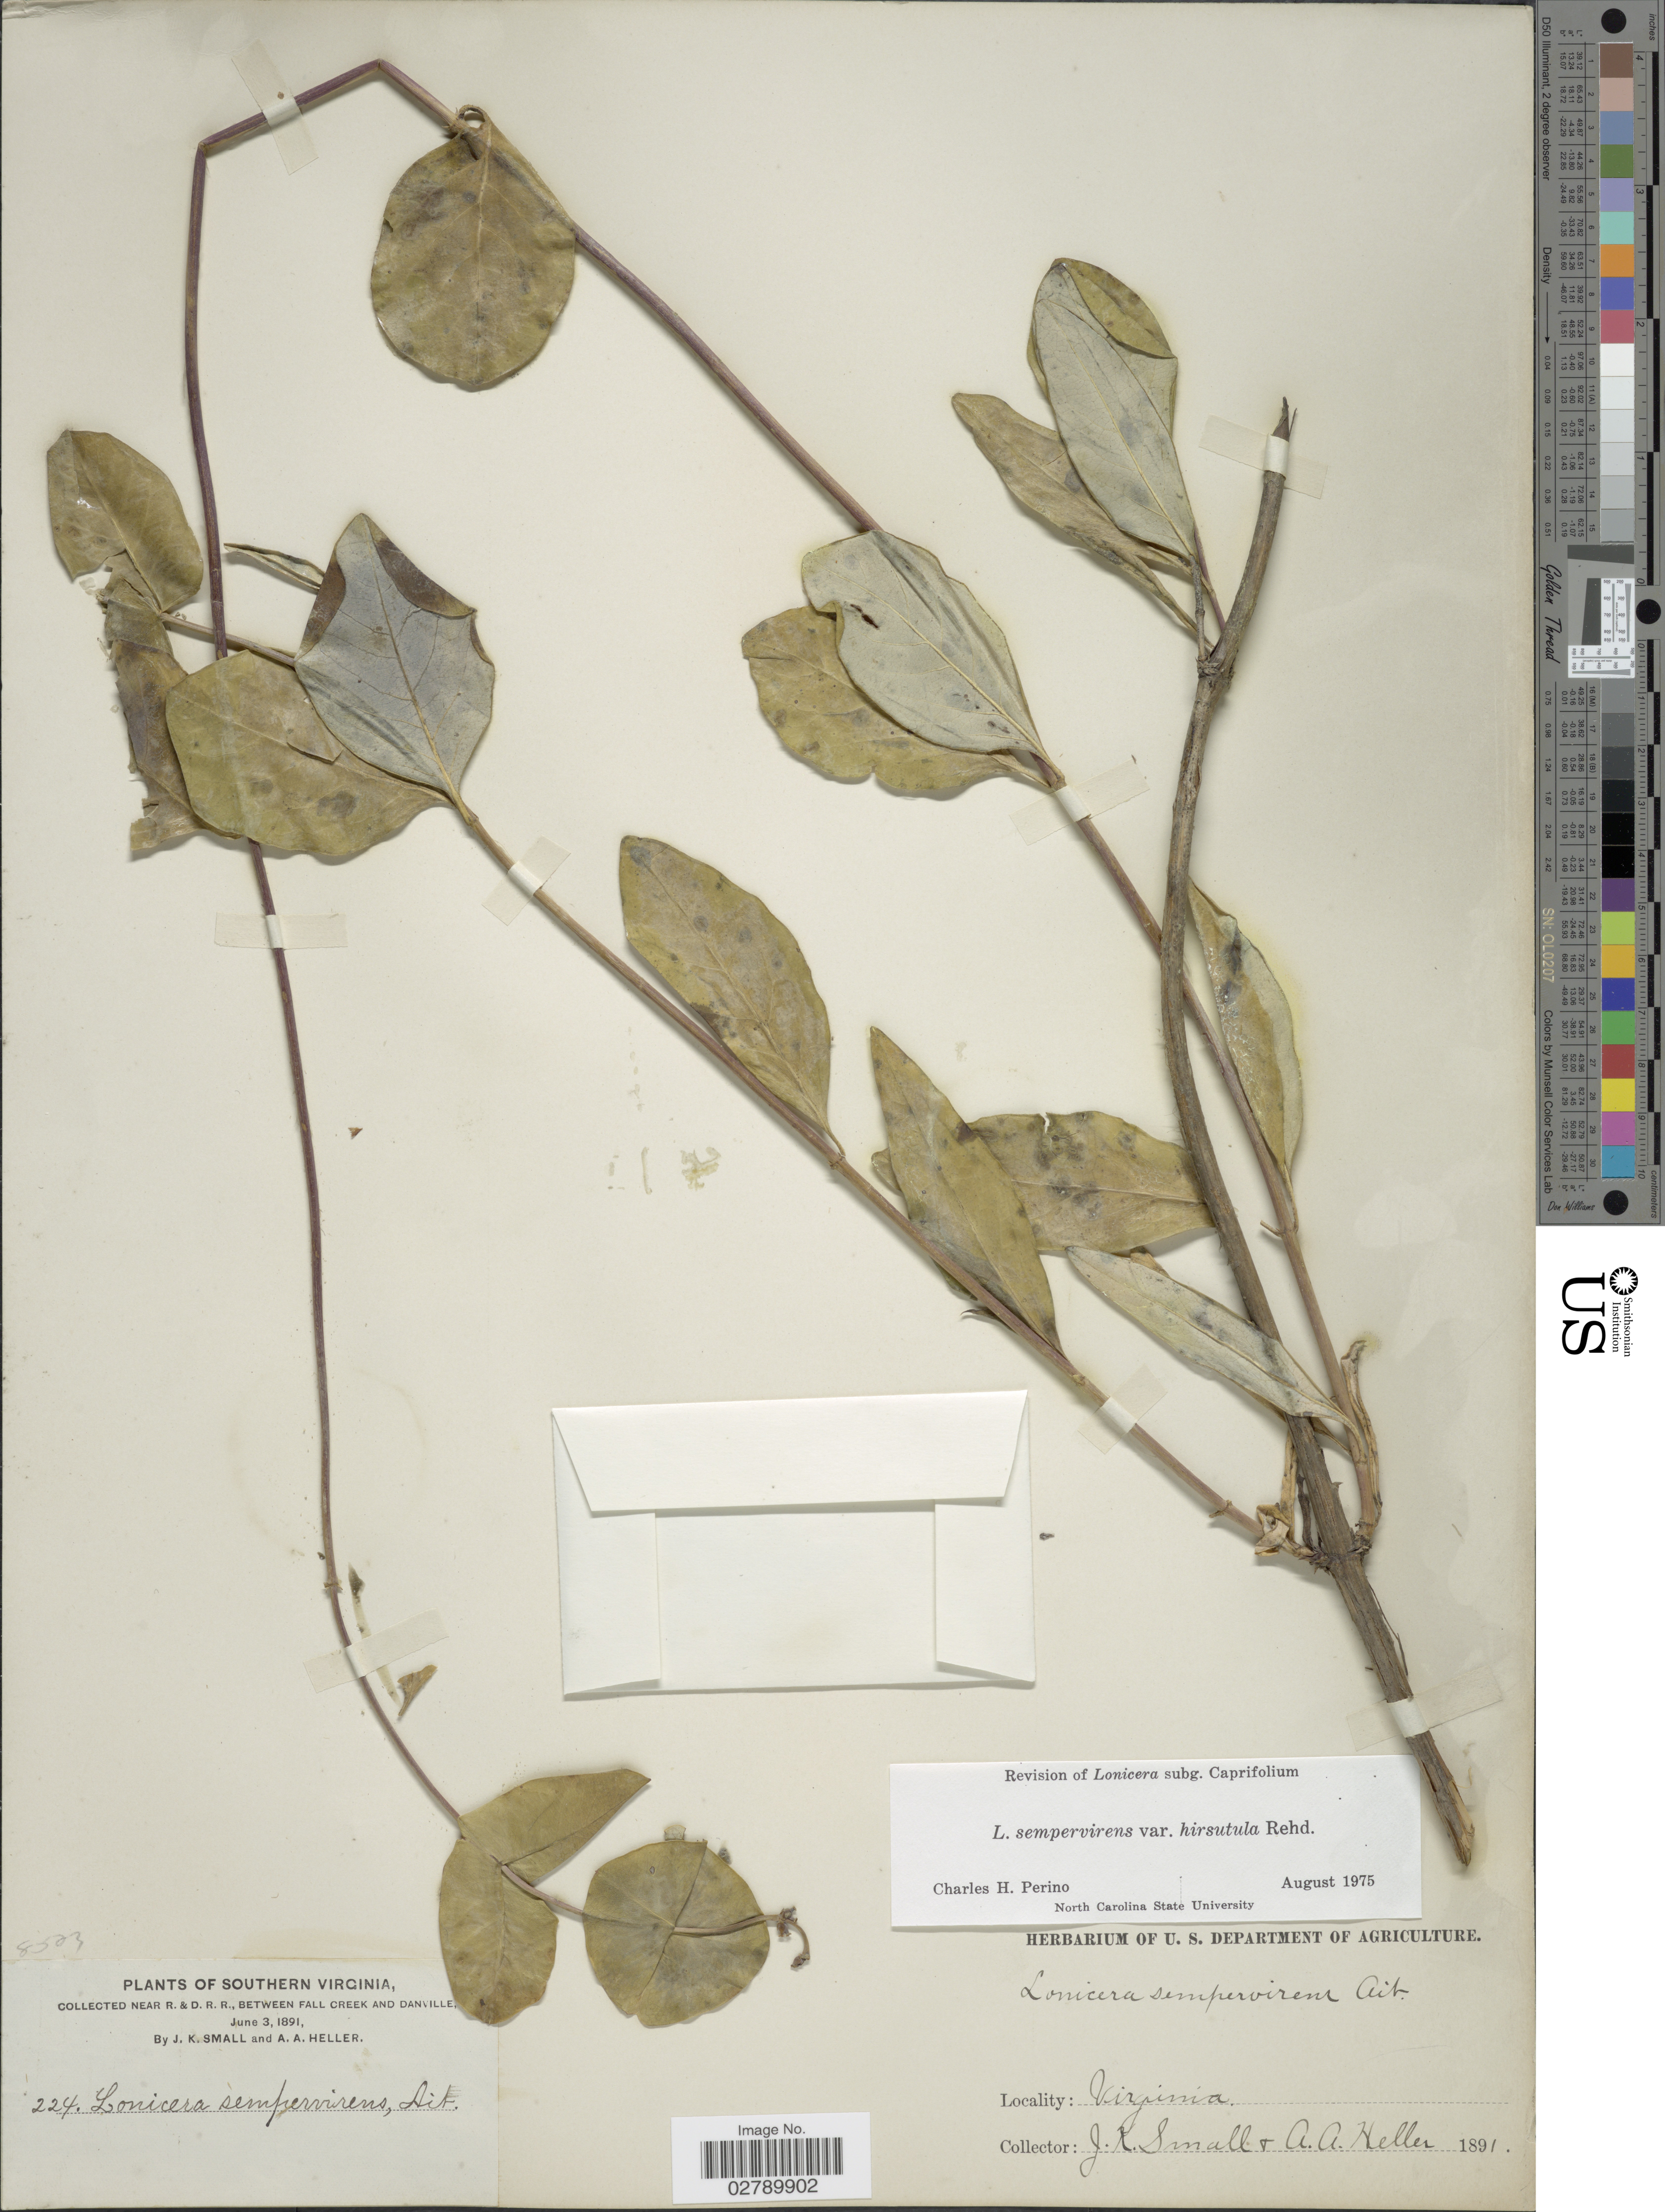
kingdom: Plantae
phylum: Tracheophyta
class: Magnoliopsida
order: Dipsacales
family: Caprifoliaceae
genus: Lonicera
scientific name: Lonicera sempervirens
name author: L.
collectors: J. K. Small & A. A. Heller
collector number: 224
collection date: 1891-06-03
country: United States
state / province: Virginia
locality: Southern Virginia. Near R. & D. R. R., between Fall Creek and Danville.